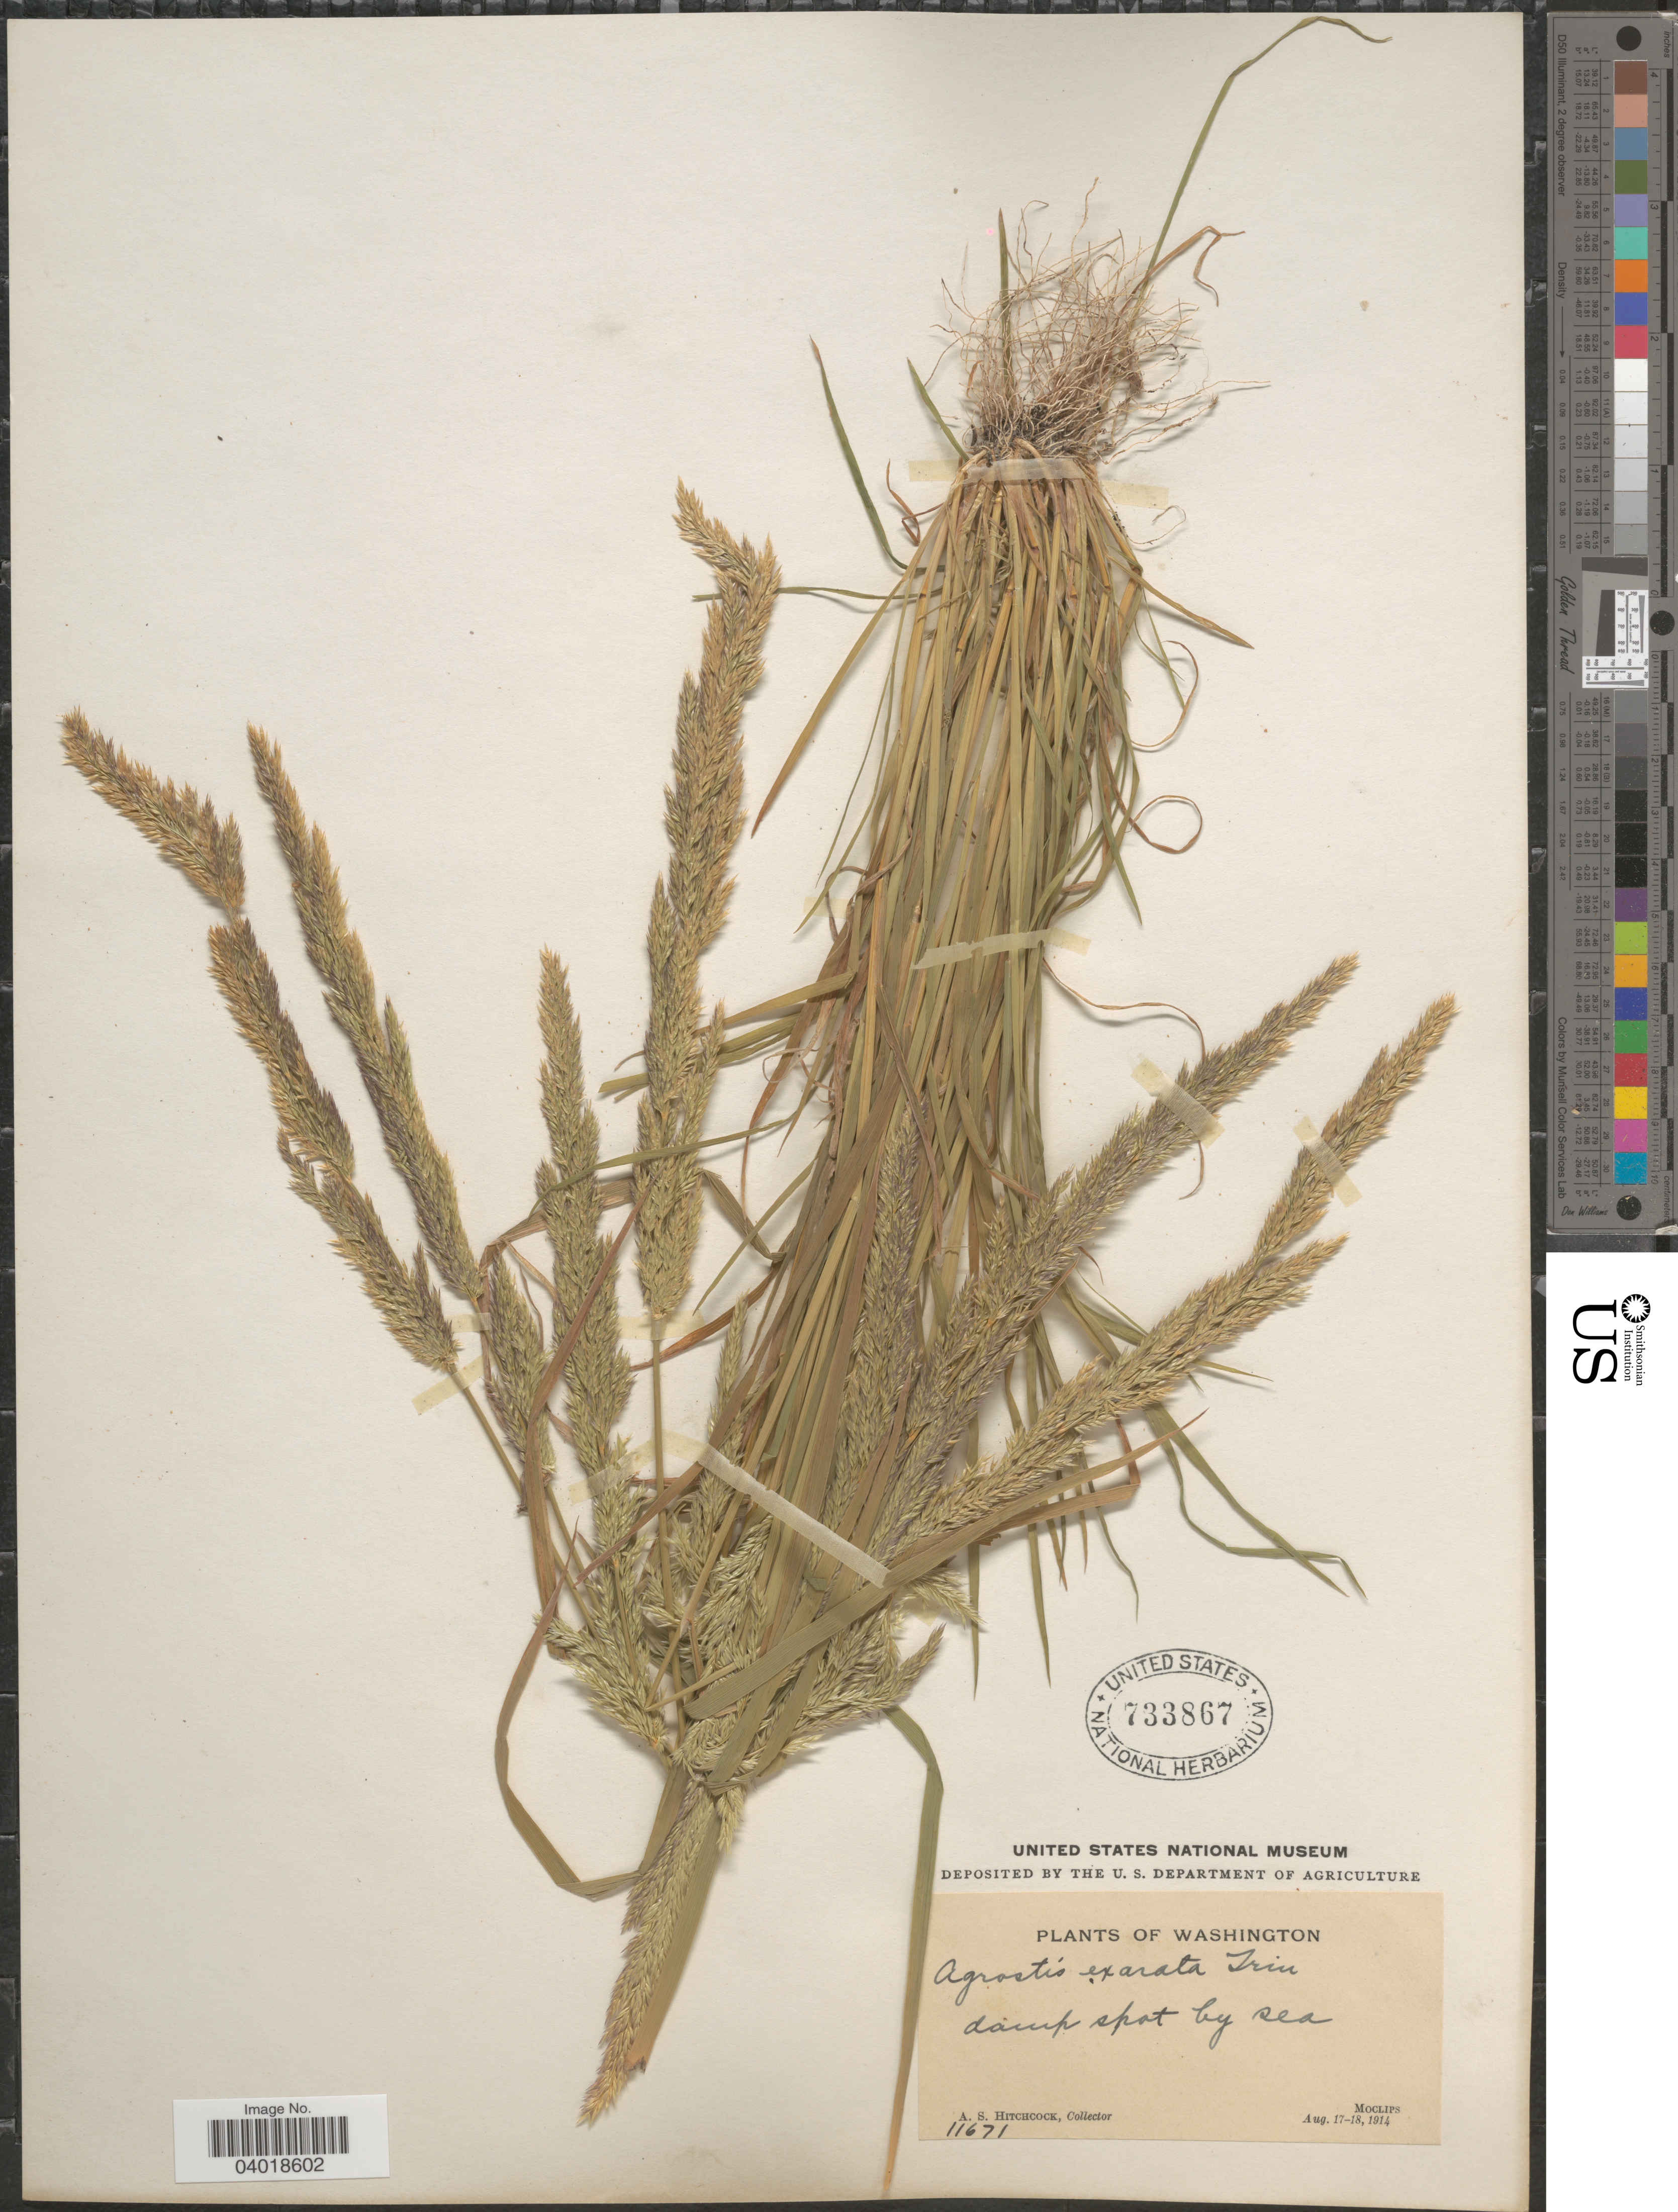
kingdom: Plantae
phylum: Tracheophyta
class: Liliopsida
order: Poales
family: Poaceae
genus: Agrostis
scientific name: Agrostis exarata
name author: Trin.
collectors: A. S. Hitchcock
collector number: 11671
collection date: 1914-08-17/1914-08-18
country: United States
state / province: Washington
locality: Damp spot by sea. Moclips.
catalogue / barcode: US 733867